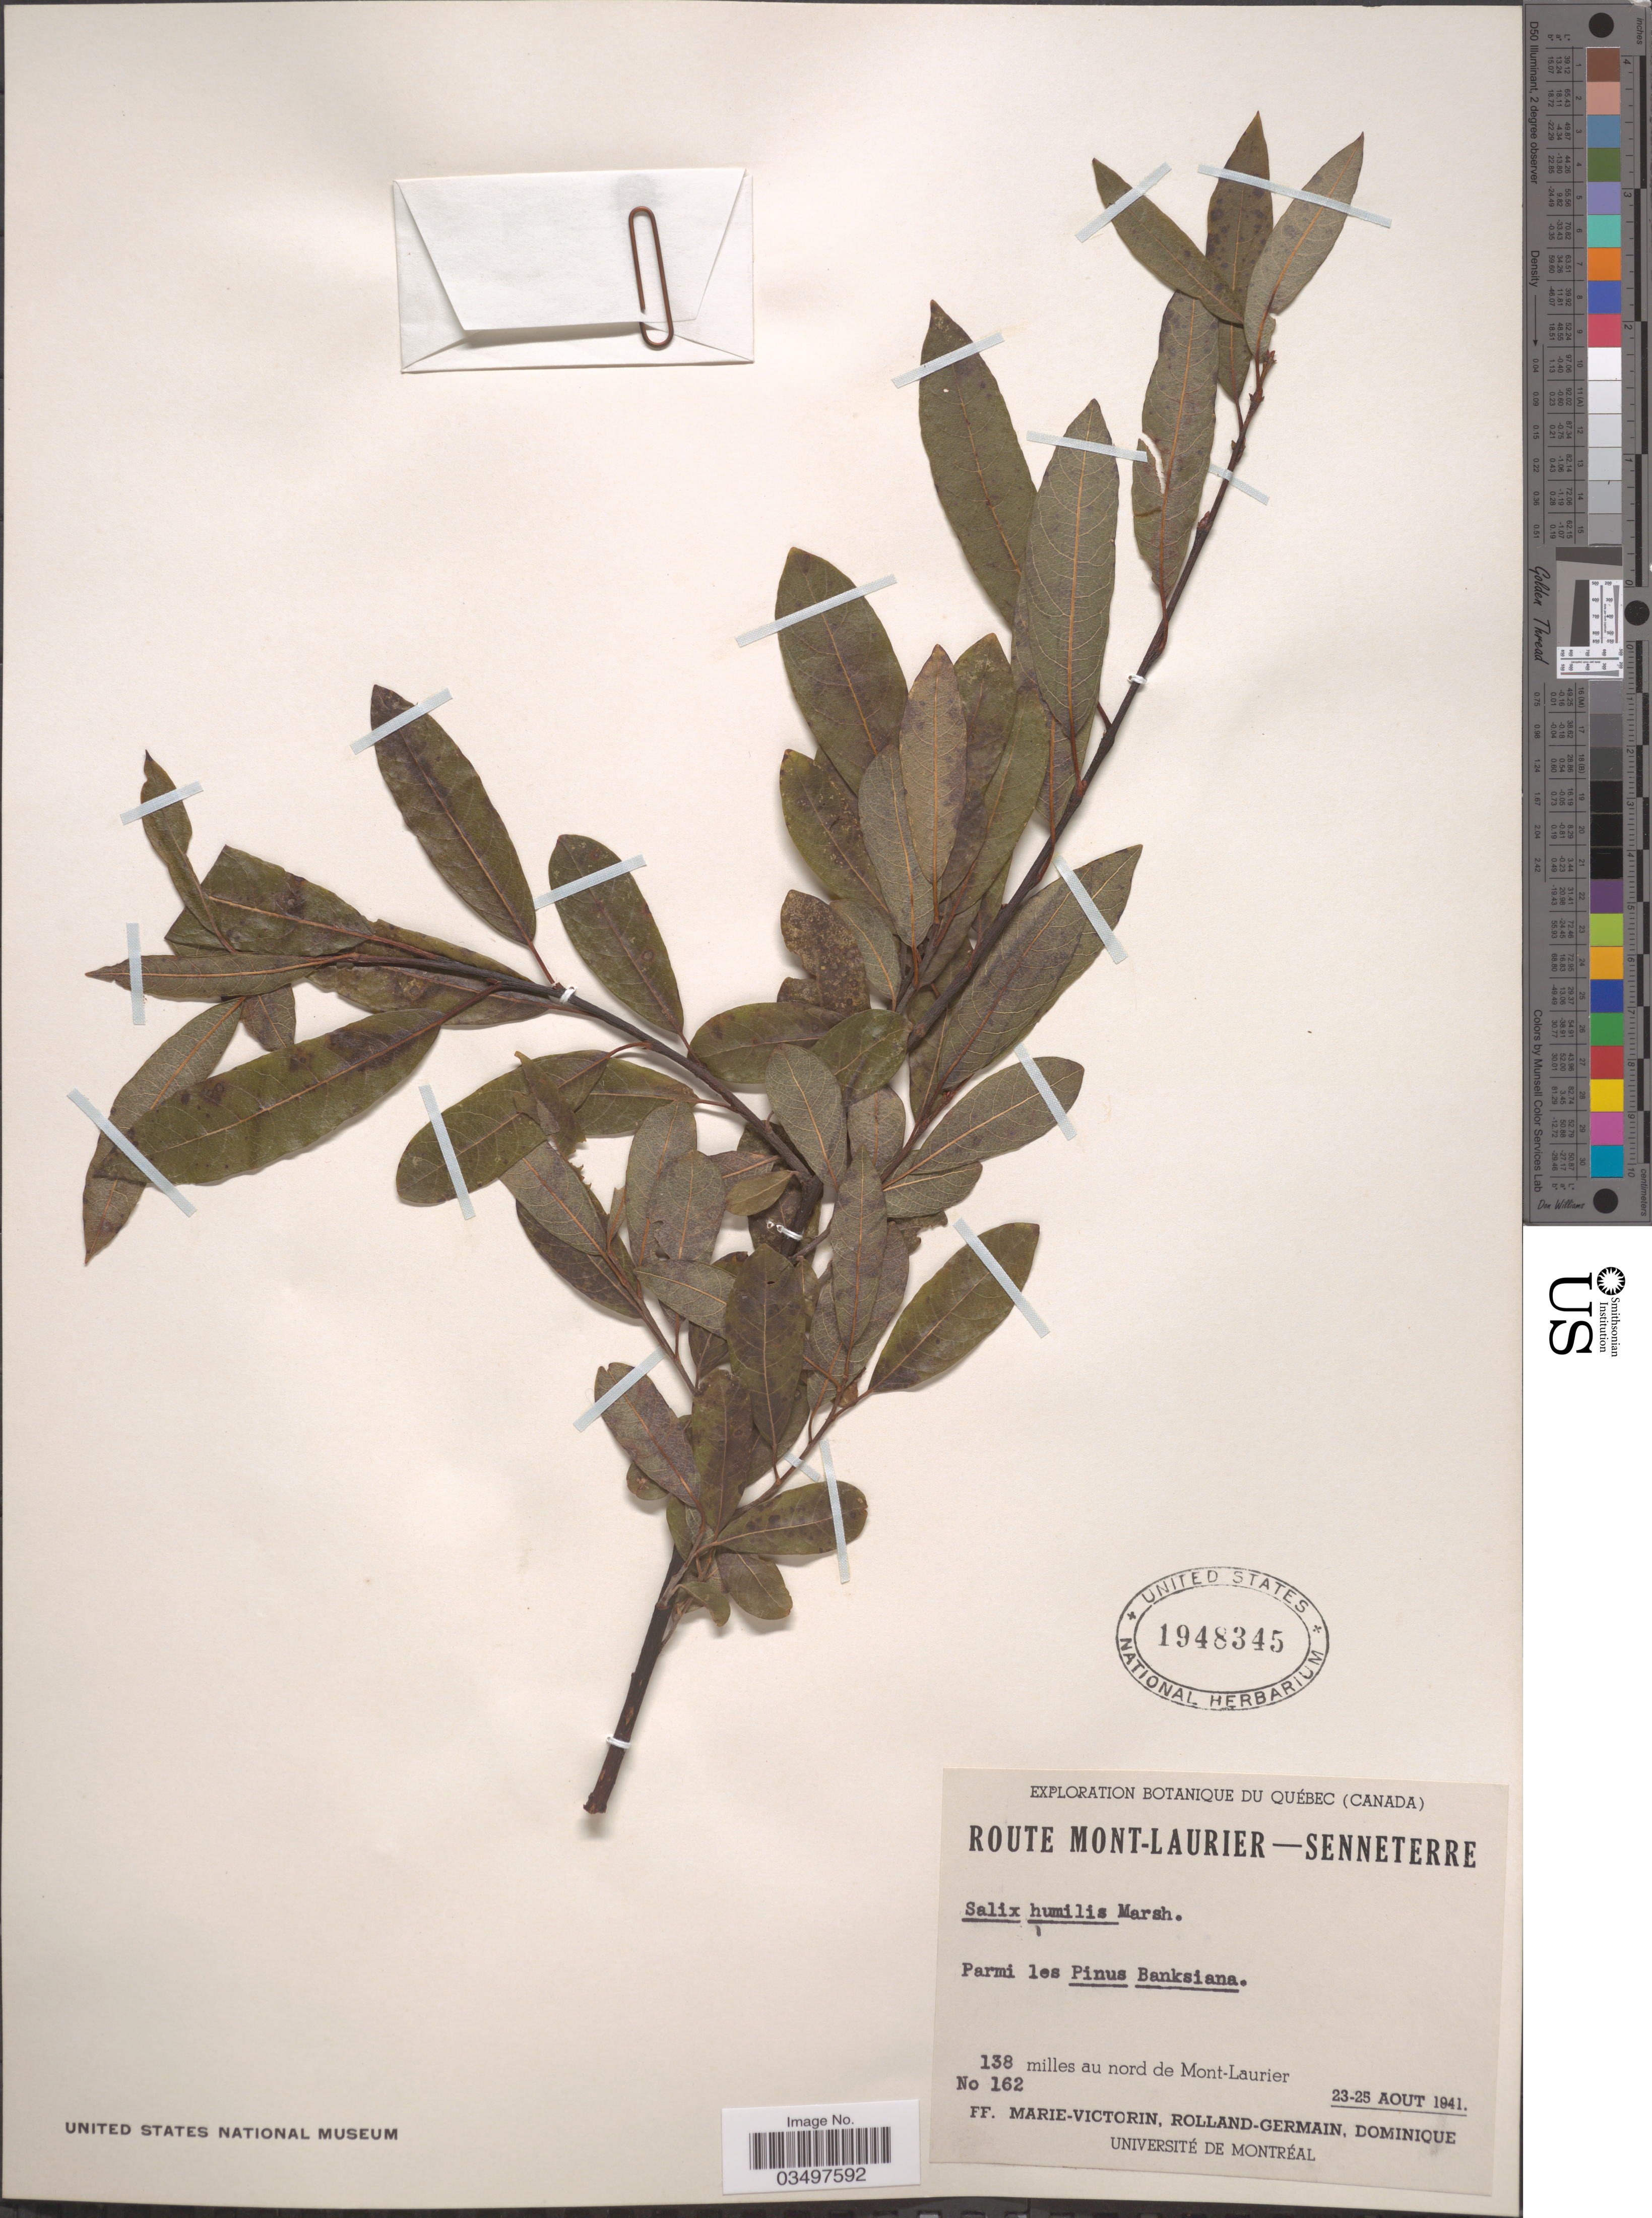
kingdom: Plantae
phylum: Tracheophyta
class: Magnoliopsida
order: Malpighiales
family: Salicaceae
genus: Salix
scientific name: Salix humilis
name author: Marshall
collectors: F. Marie-Victorin, Rolland-Germain & Dominique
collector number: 162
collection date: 1941-08-23/1941-08-25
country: Canada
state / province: Quebec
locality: Route Mont-Laurier - Senneterre. 138 miles au nord de Mont-Laurier.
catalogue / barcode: US 1948345